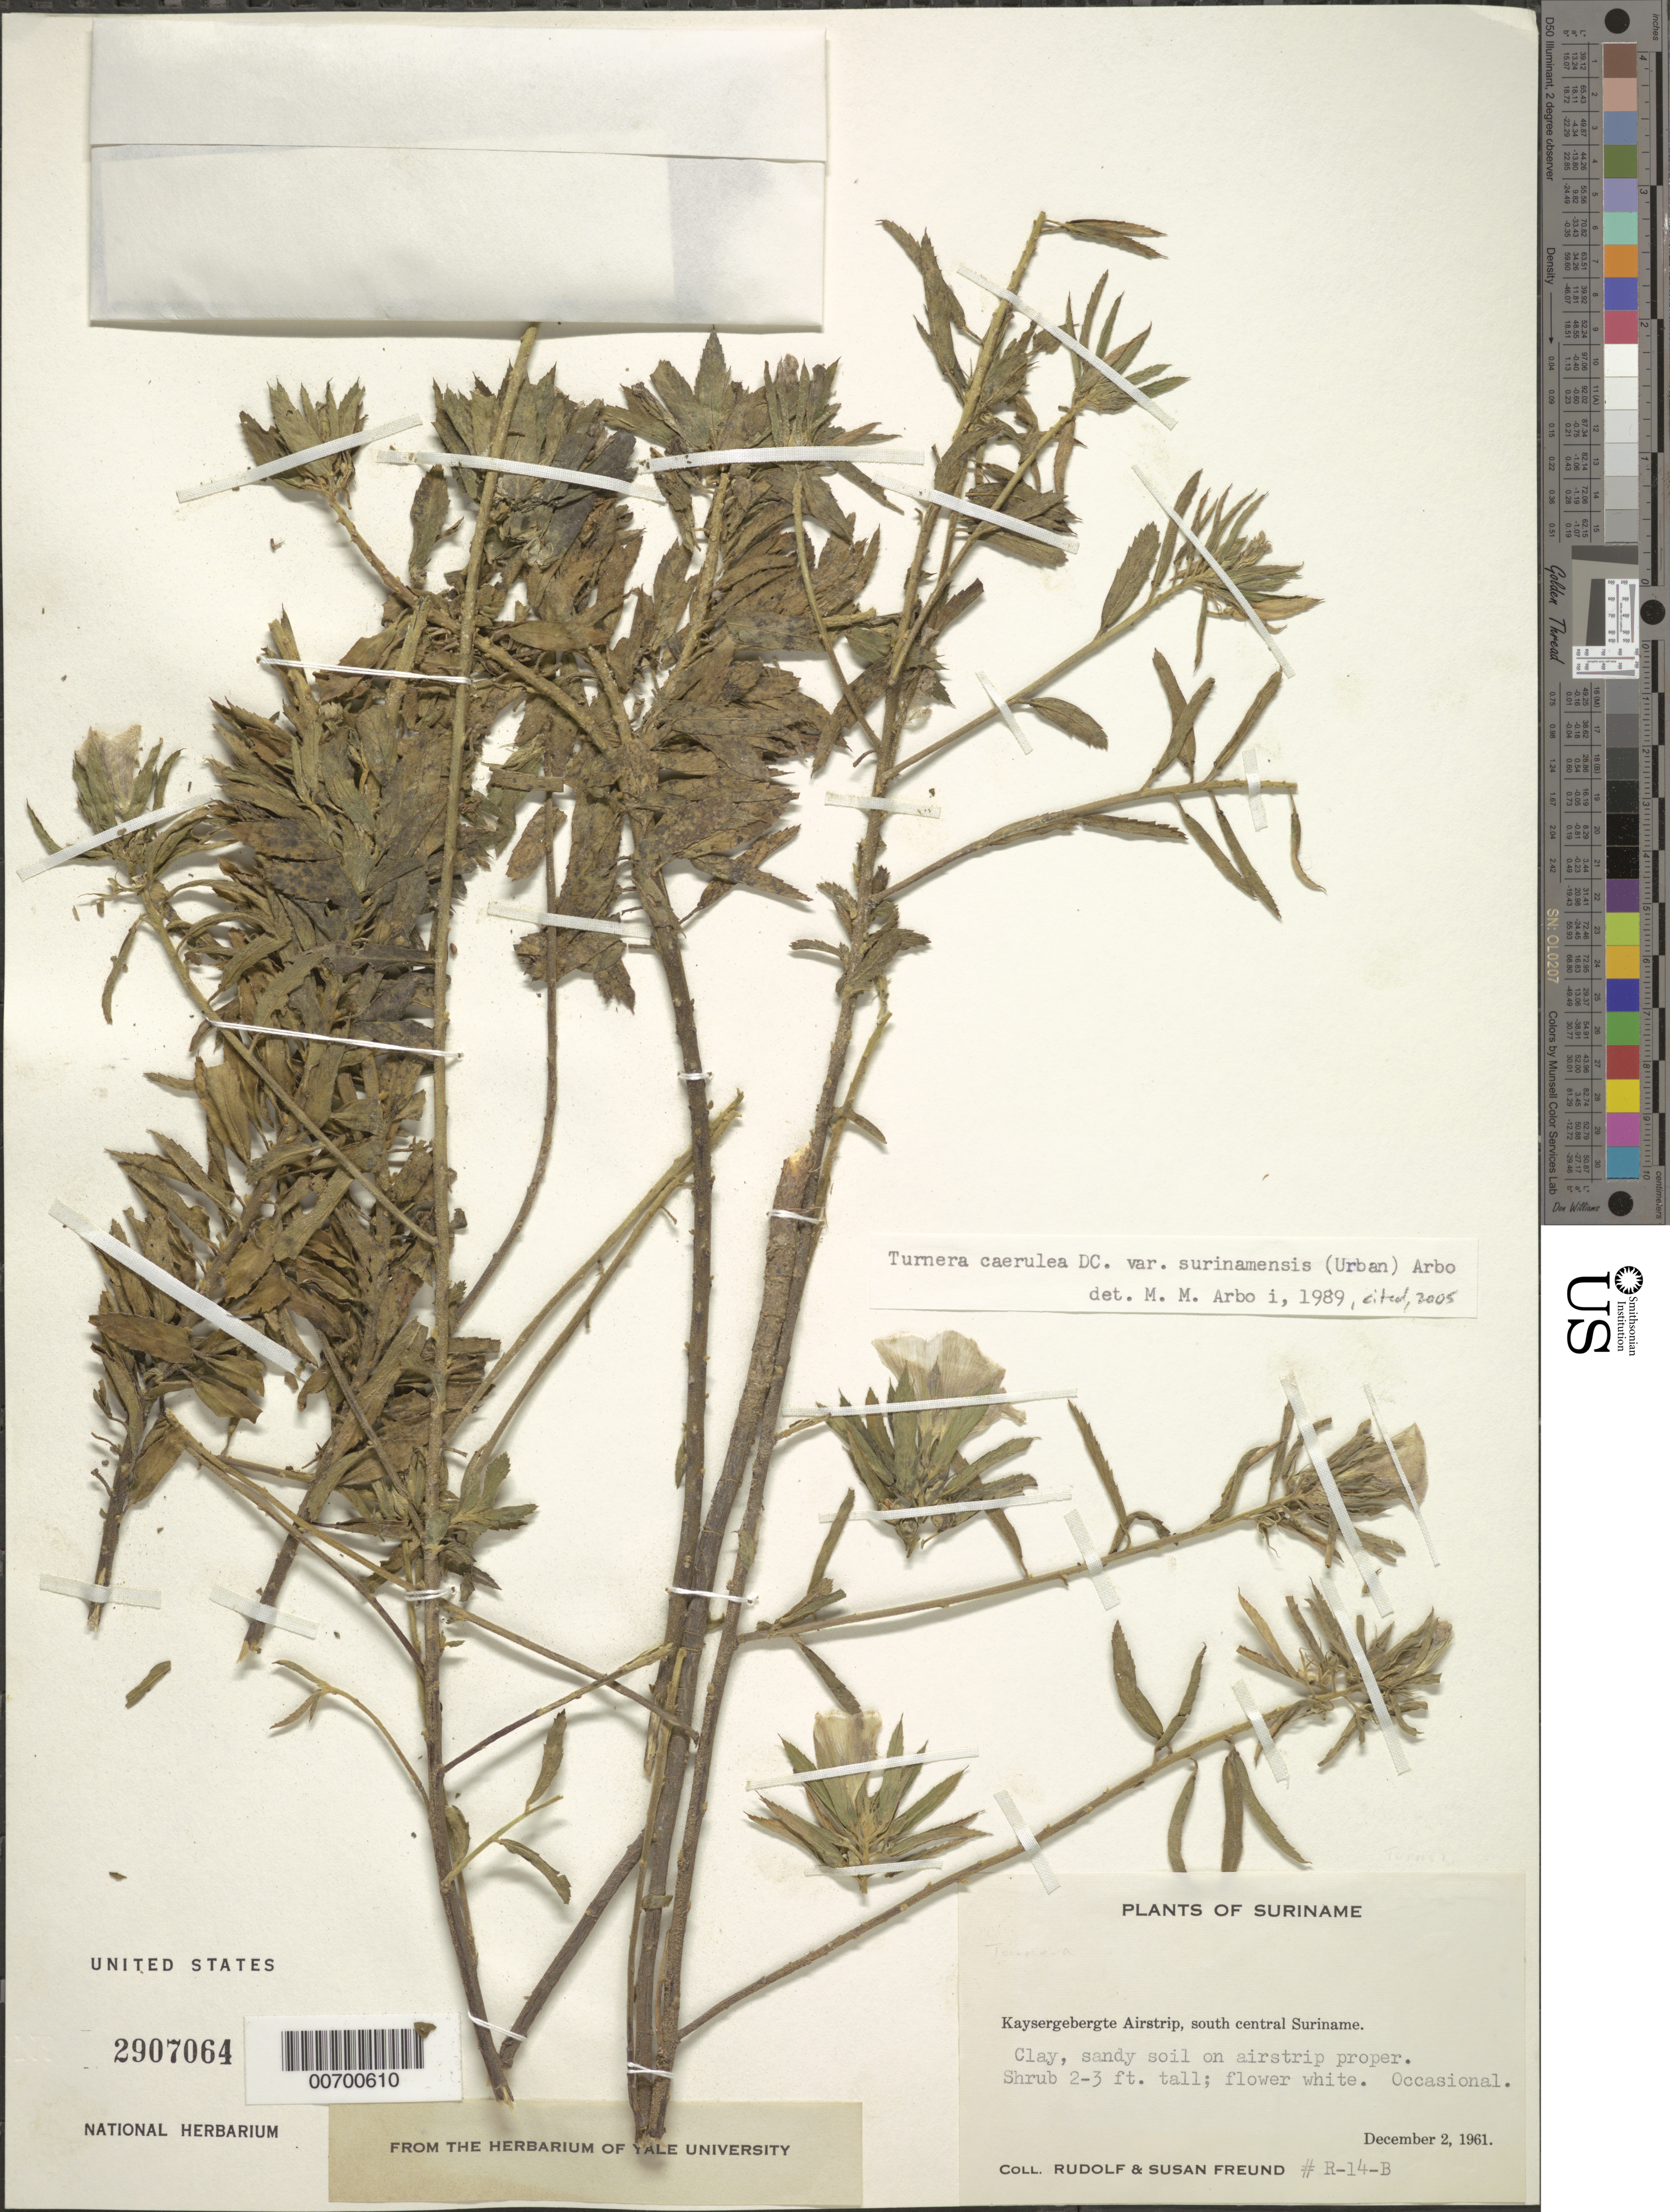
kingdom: Plantae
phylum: Tracheophyta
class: Magnoliopsida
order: Malpighiales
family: Turneraceae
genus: Turnera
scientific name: Turnera coerulea var. surinamensis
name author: Sessé & Moc. ex DC.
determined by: Arbo, M. M.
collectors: R. Freund & S. Freund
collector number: R 14 B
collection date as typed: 2-Dec-61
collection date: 1961-12-02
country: Suriname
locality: Kaysergebergte Airstrip, south central Suriname, 45 km above confl. with Lucie R.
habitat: Clay sandy soil on airstrip proper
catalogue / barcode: US 2907064